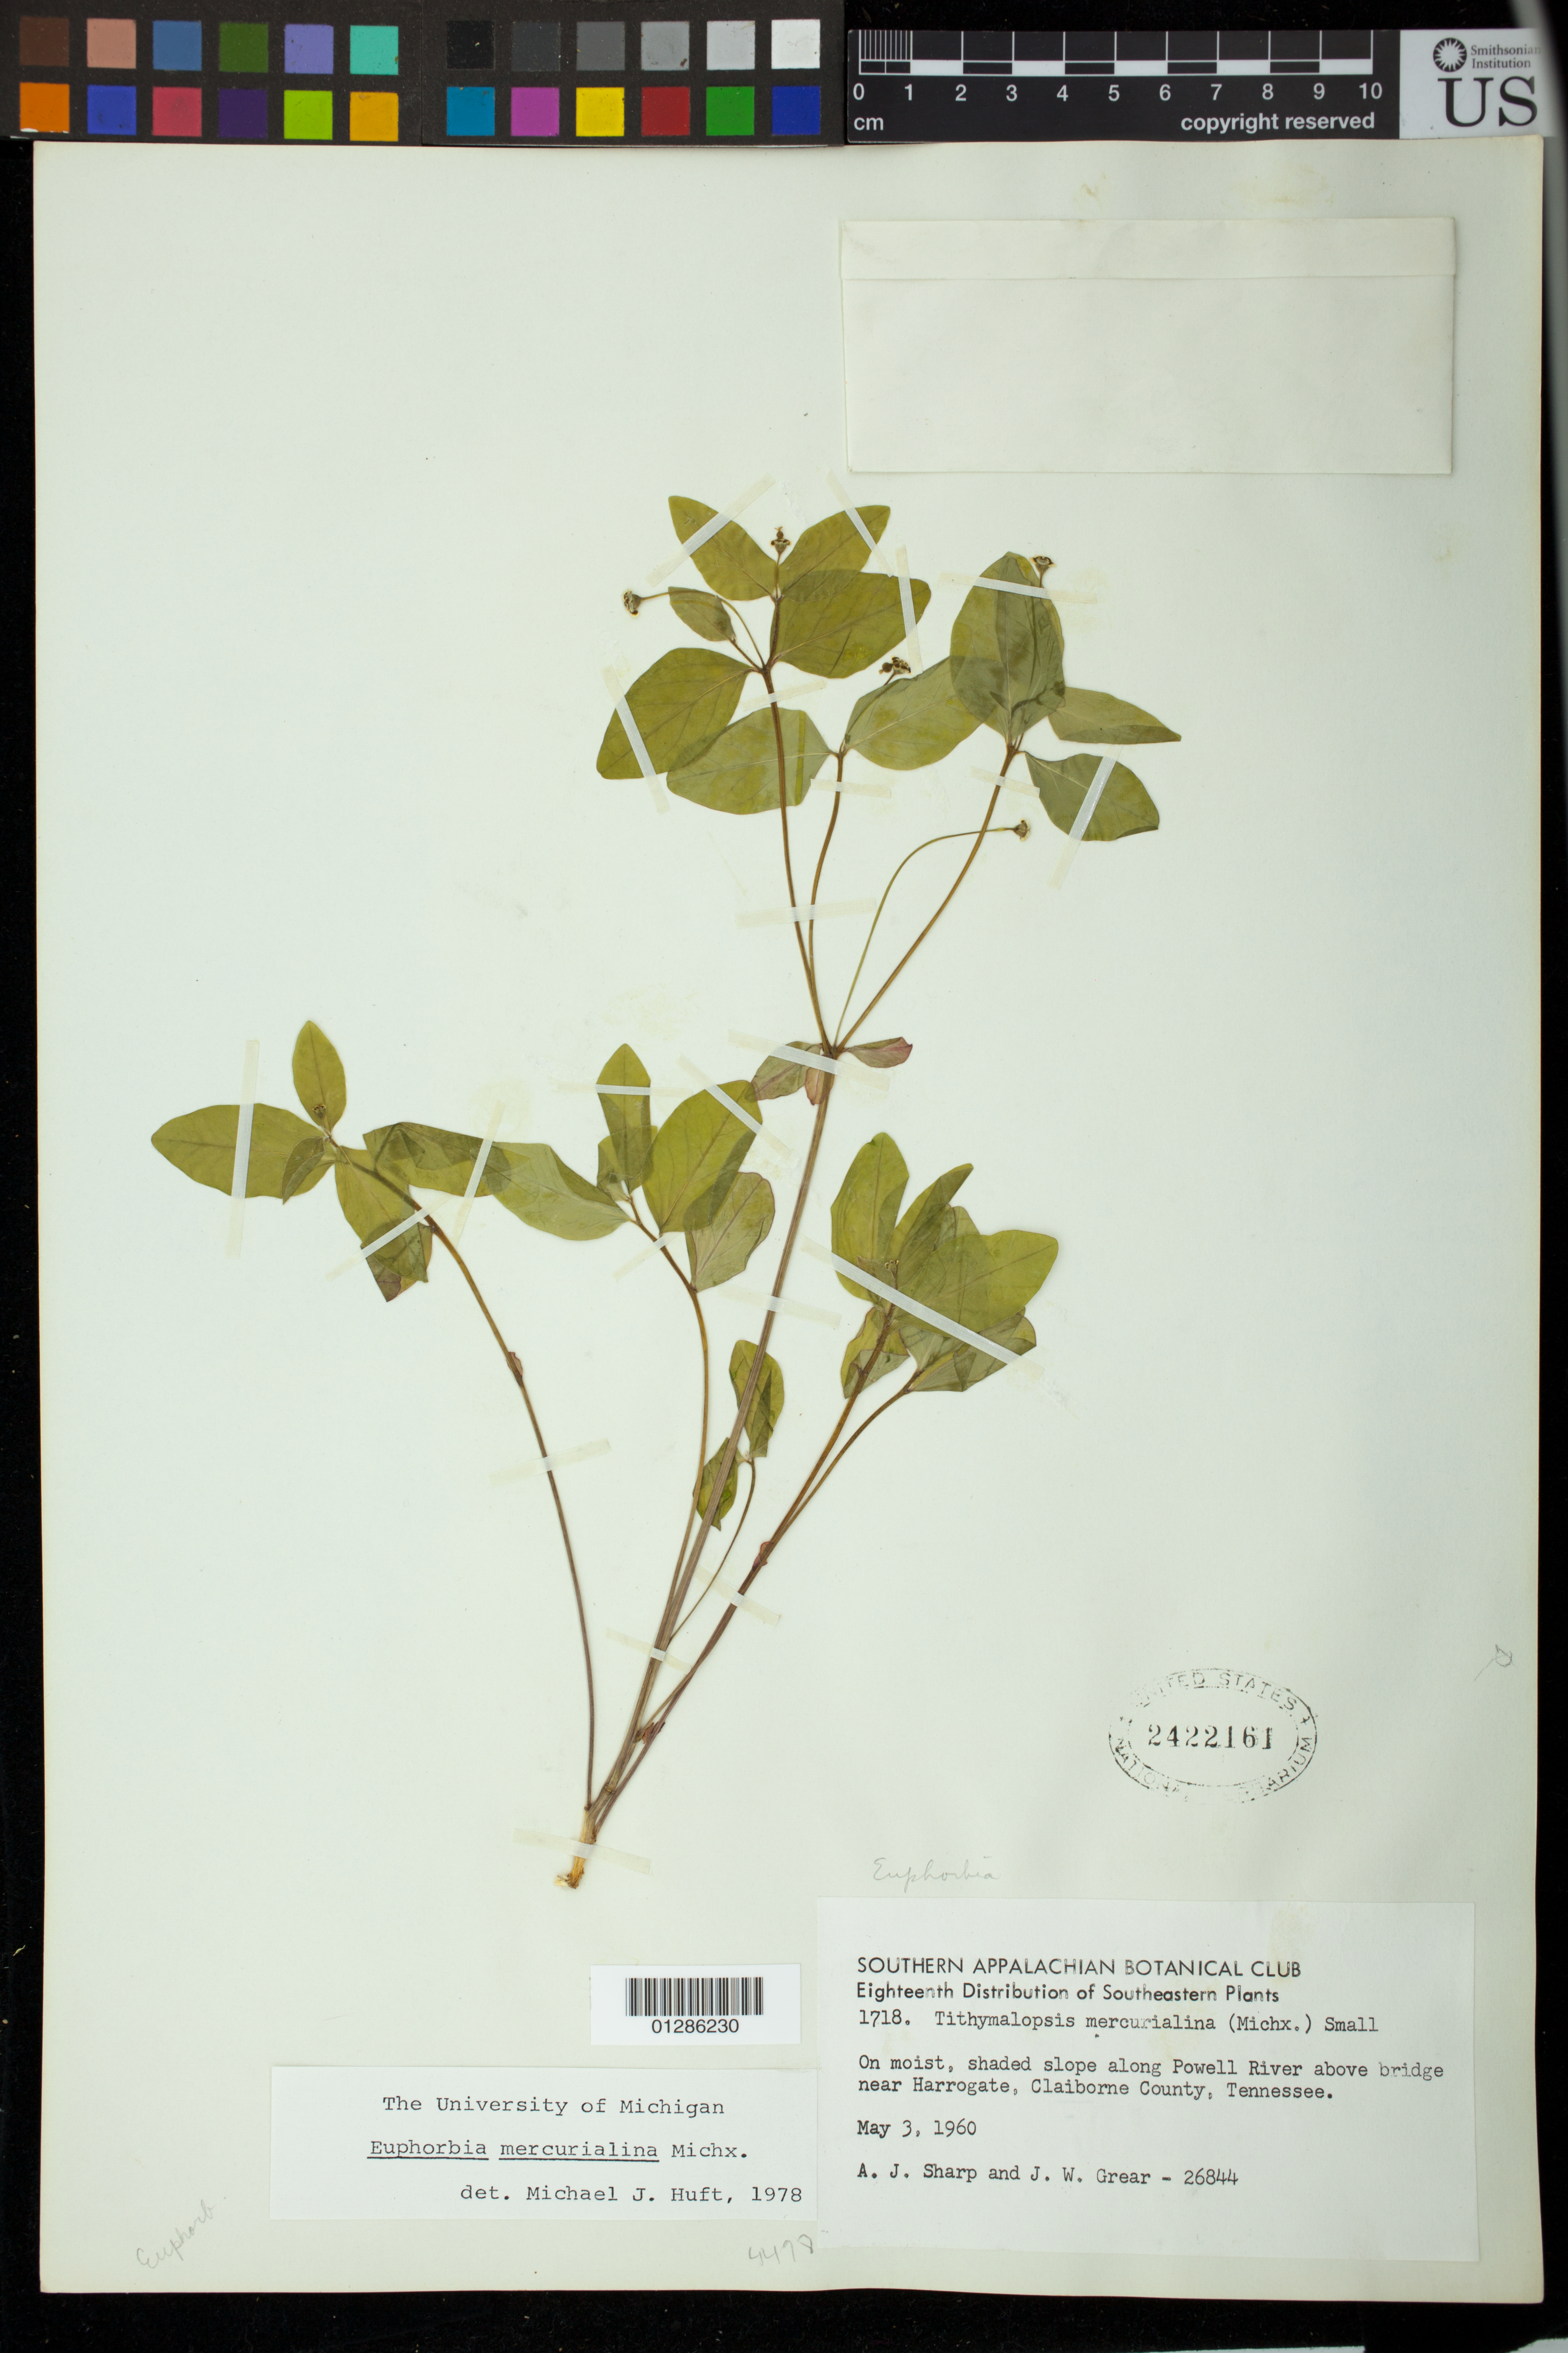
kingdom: Plantae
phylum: Tracheophyta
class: Magnoliopsida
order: Malpighiales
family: Euphorbiaceae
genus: Euphorbia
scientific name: Euphorbia mercurialina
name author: Michx.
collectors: A. J. Sharp & J. W. Grear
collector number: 26844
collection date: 1960-05-03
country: United States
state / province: Tennessee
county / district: Claiborne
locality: On moist, shaded slope along Powell River above bridge near Harrogate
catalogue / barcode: US 2422161